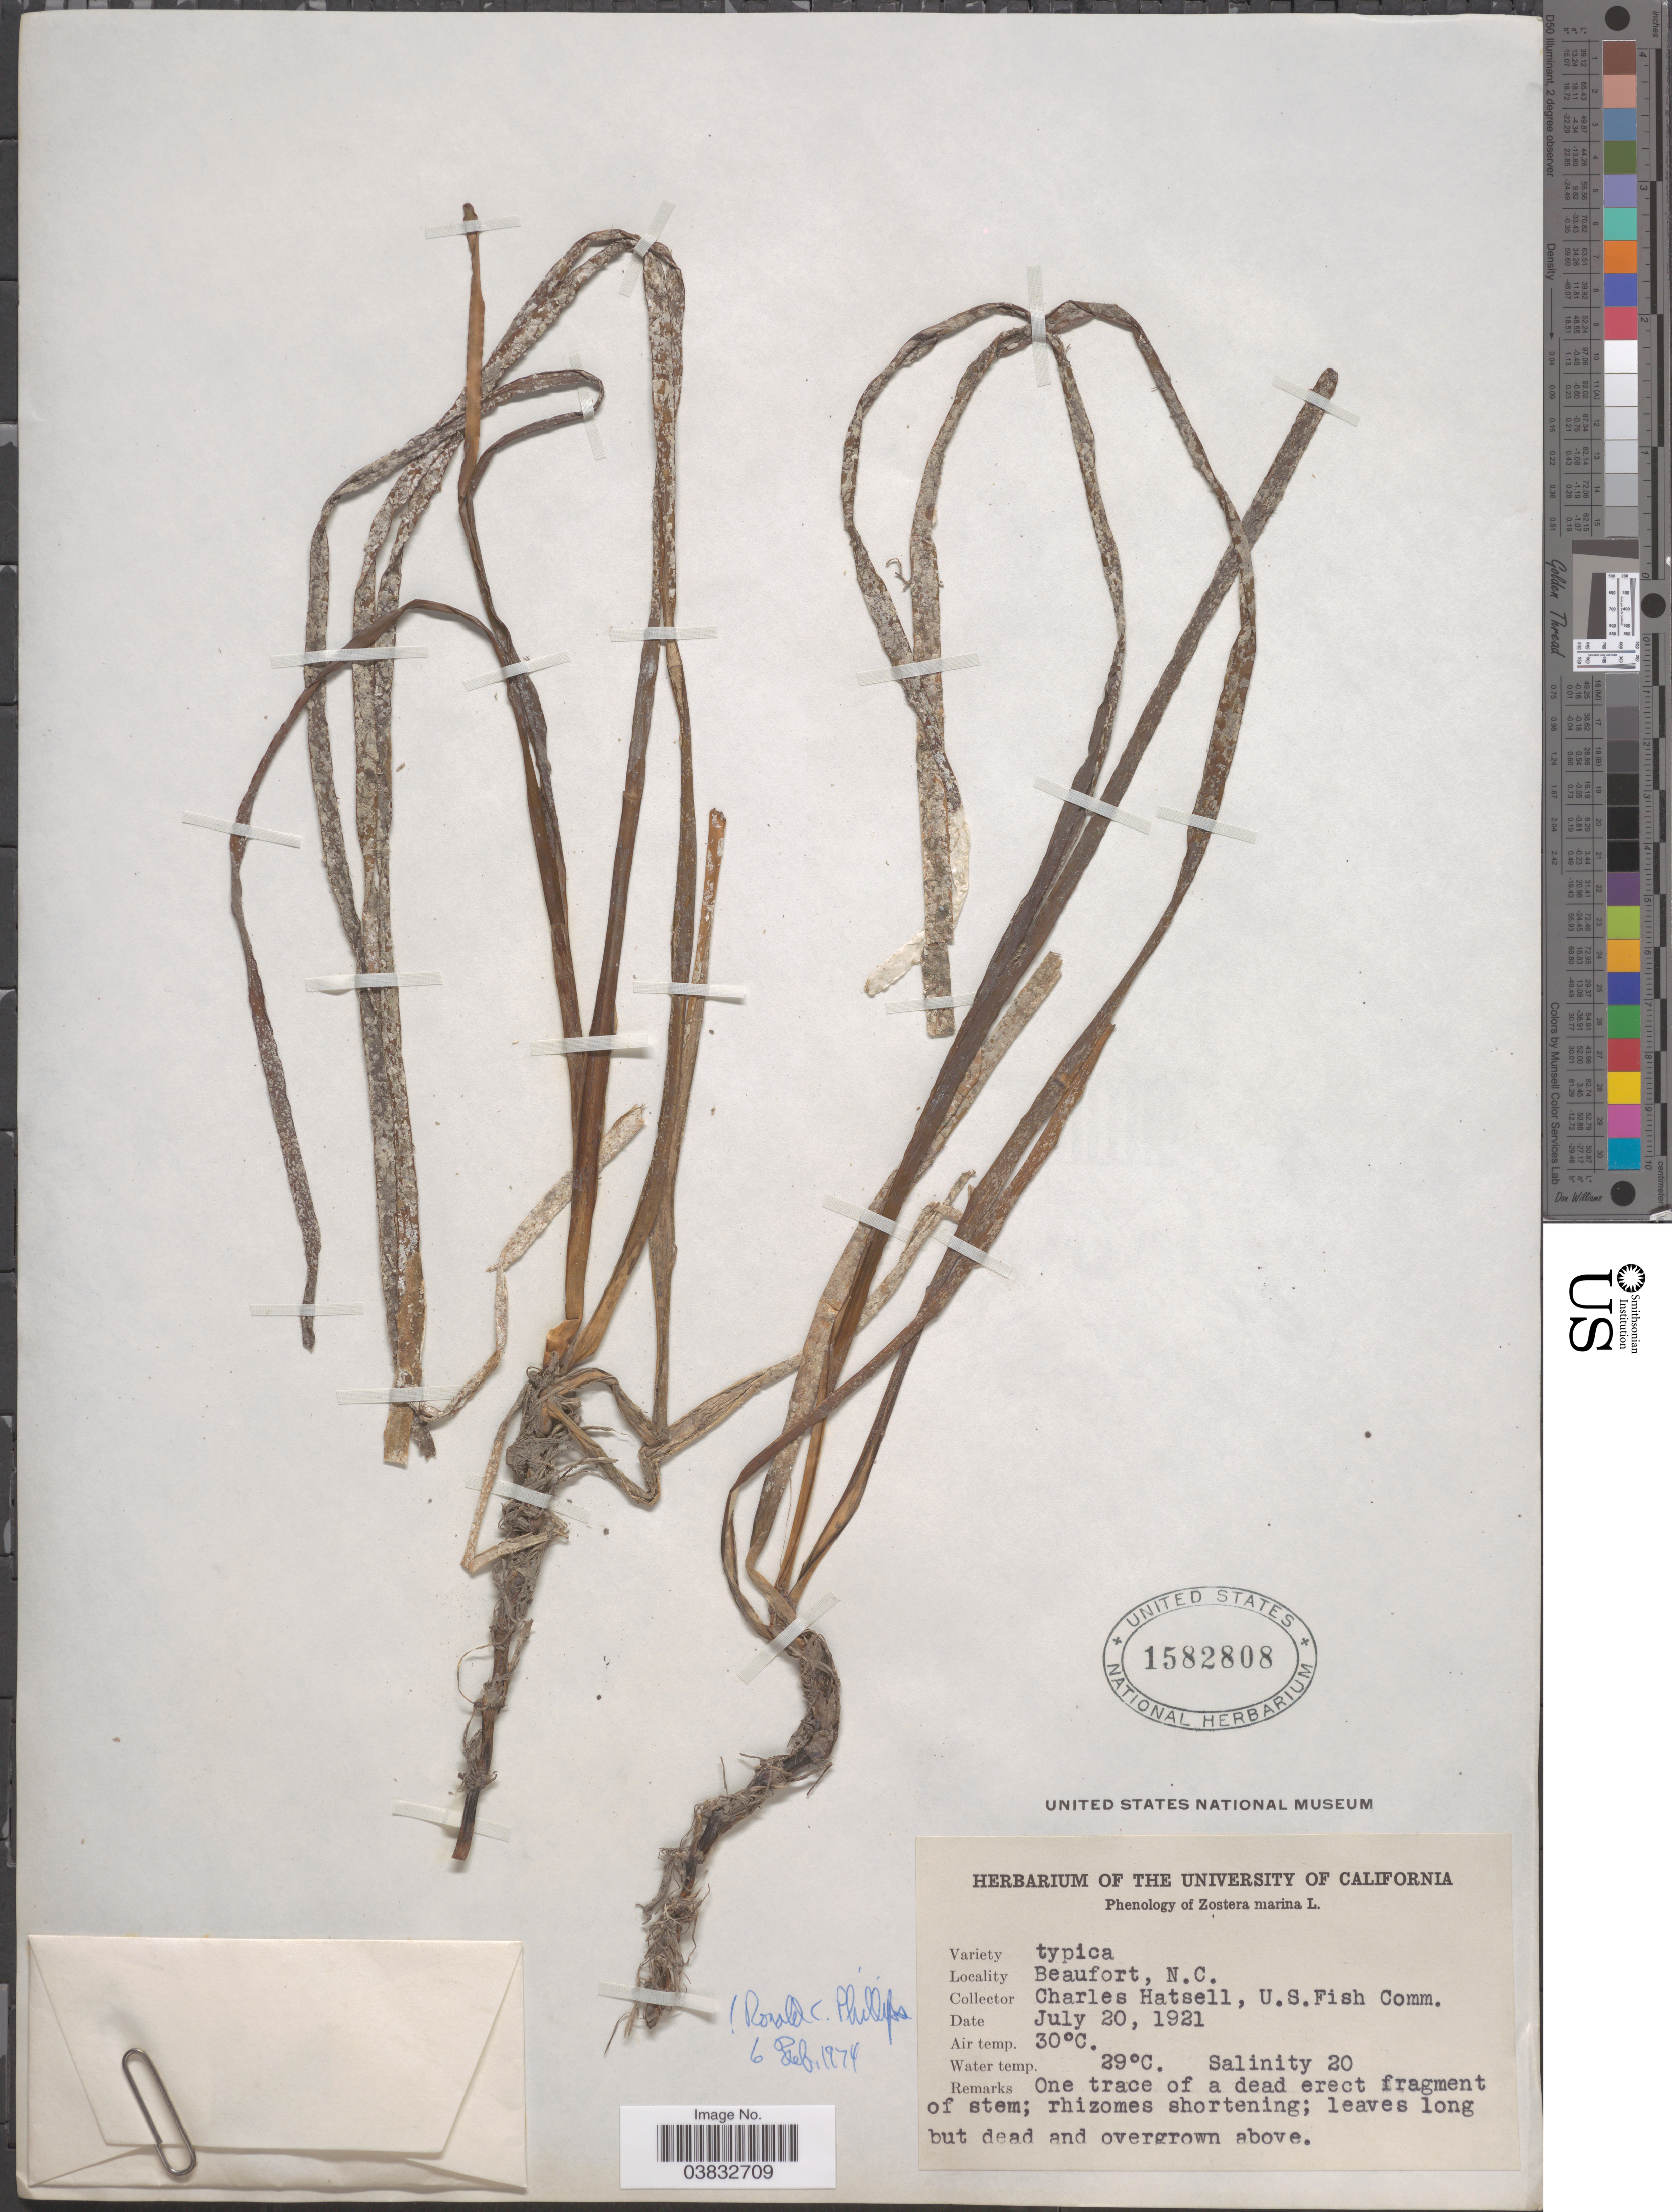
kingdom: Plantae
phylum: Tracheophyta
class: Liliopsida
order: Alismatales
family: Zosteraceae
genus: Zostera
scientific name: Zostera marina var. marina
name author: L.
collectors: C. Hatsell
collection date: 1921-07-20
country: United States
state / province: North Carolina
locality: Beaufort.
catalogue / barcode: US 1582808